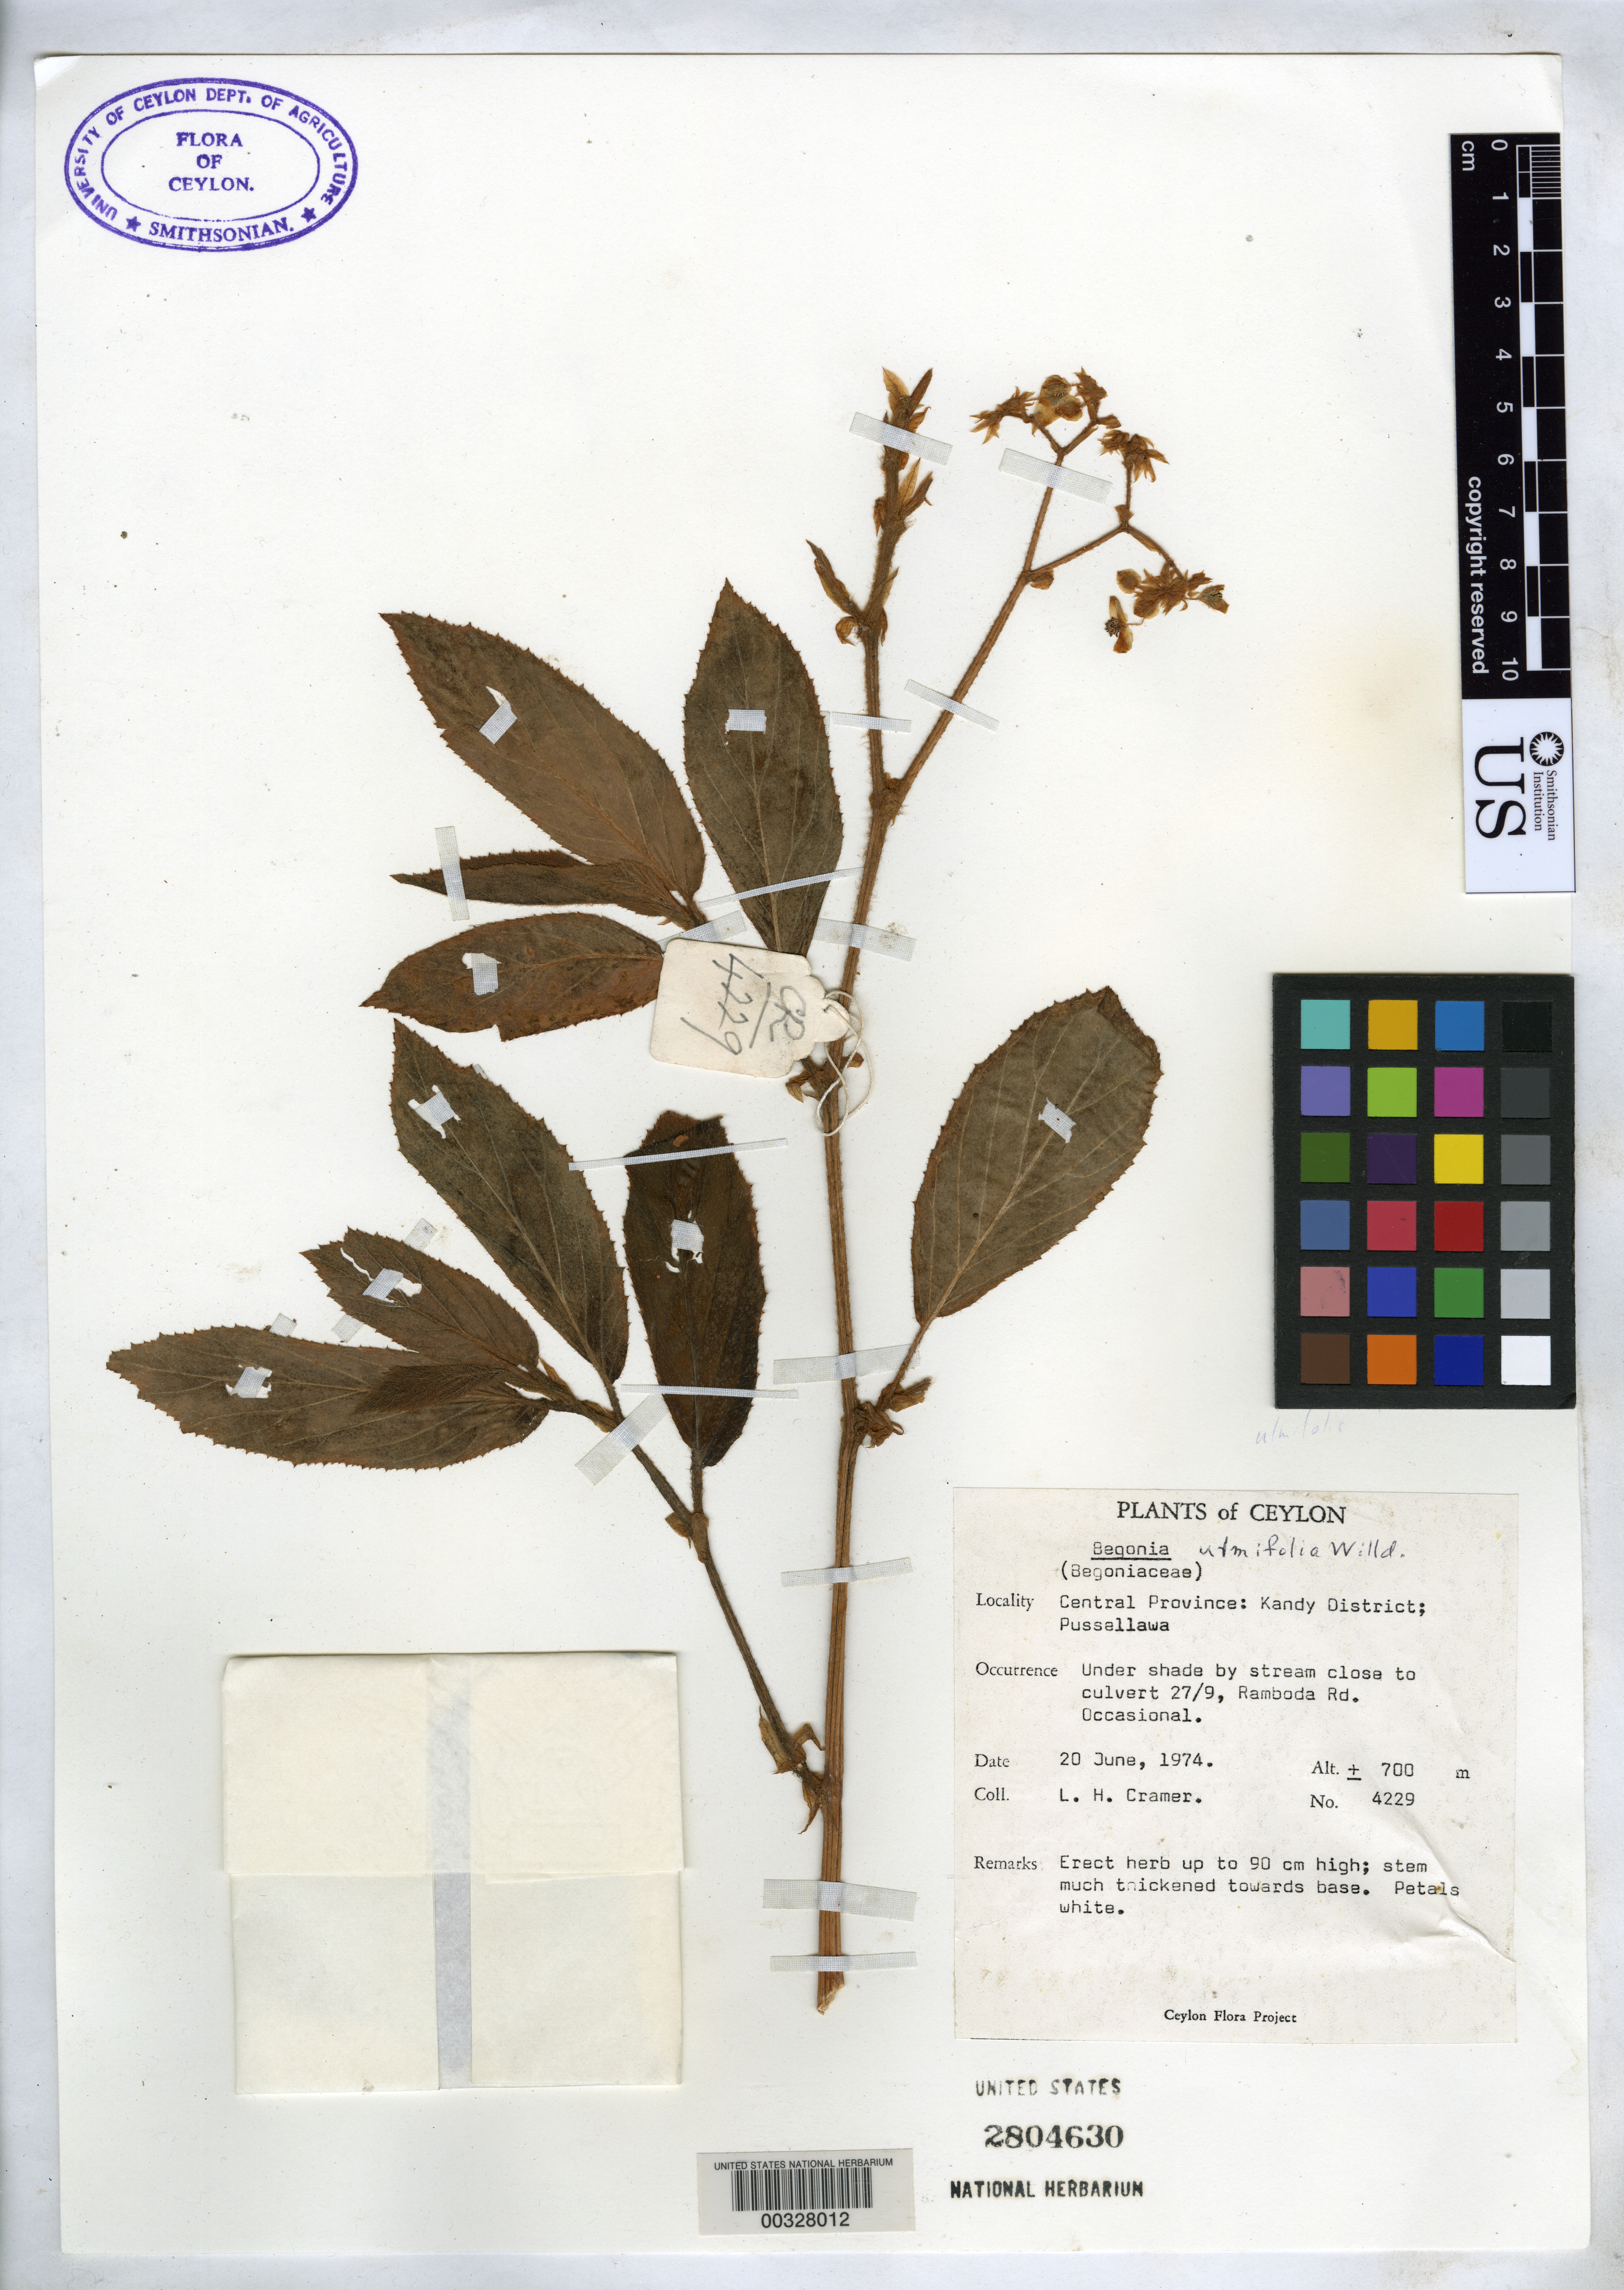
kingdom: Plantae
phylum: Tracheophyta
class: Magnoliopsida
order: Cucurbitales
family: Begoniaceae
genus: Begonia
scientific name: Begonia ulmifolia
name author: Willd.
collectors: L. H. Cramer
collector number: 4229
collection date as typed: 20 Jun 1974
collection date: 1974-06-20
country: Sri Lanka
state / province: Central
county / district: Kandy Dist.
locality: Pussellawa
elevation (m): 700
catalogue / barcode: US 2804630